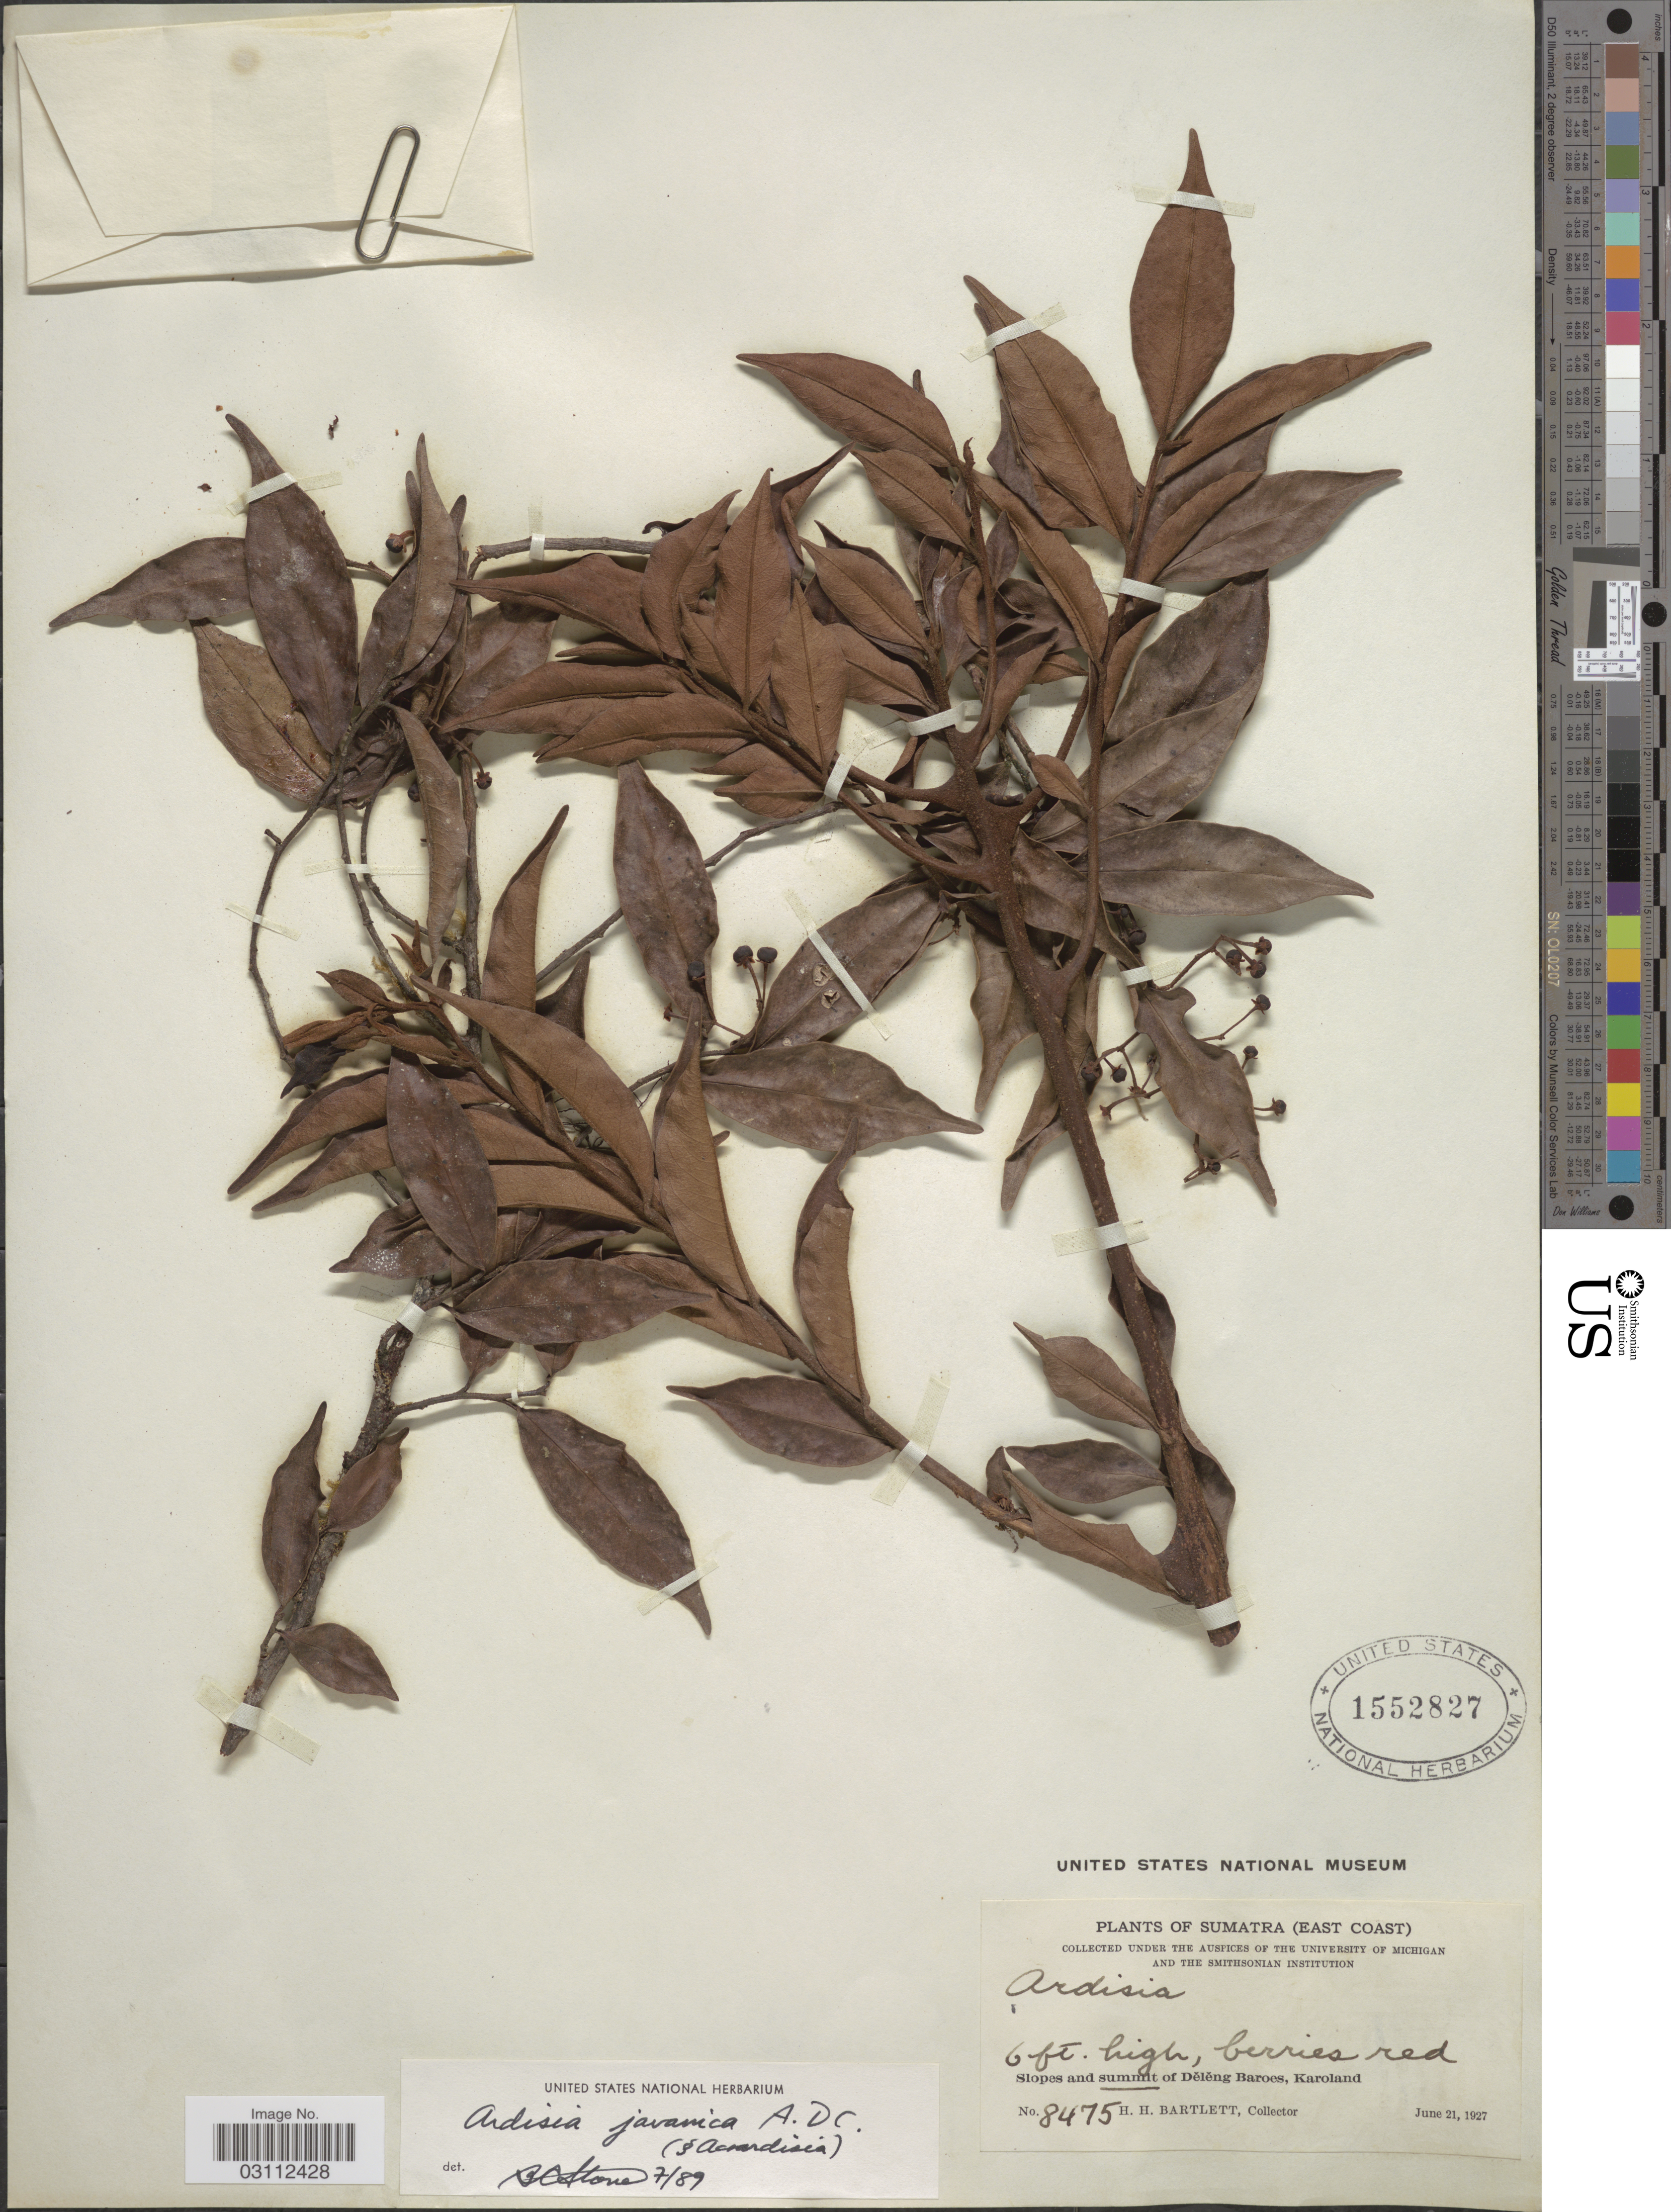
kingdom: Plantae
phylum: Tracheophyta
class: Magnoliopsida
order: Ericales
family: Primulaceae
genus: Ardisia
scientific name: Ardisia javanica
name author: DC.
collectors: H. H. Bartlett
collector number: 8475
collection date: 1927-06-21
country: Indonesia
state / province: Sumatra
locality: (East Coast). Slopes and summit of Deleng Baroes, Karoland.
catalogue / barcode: US 1552827